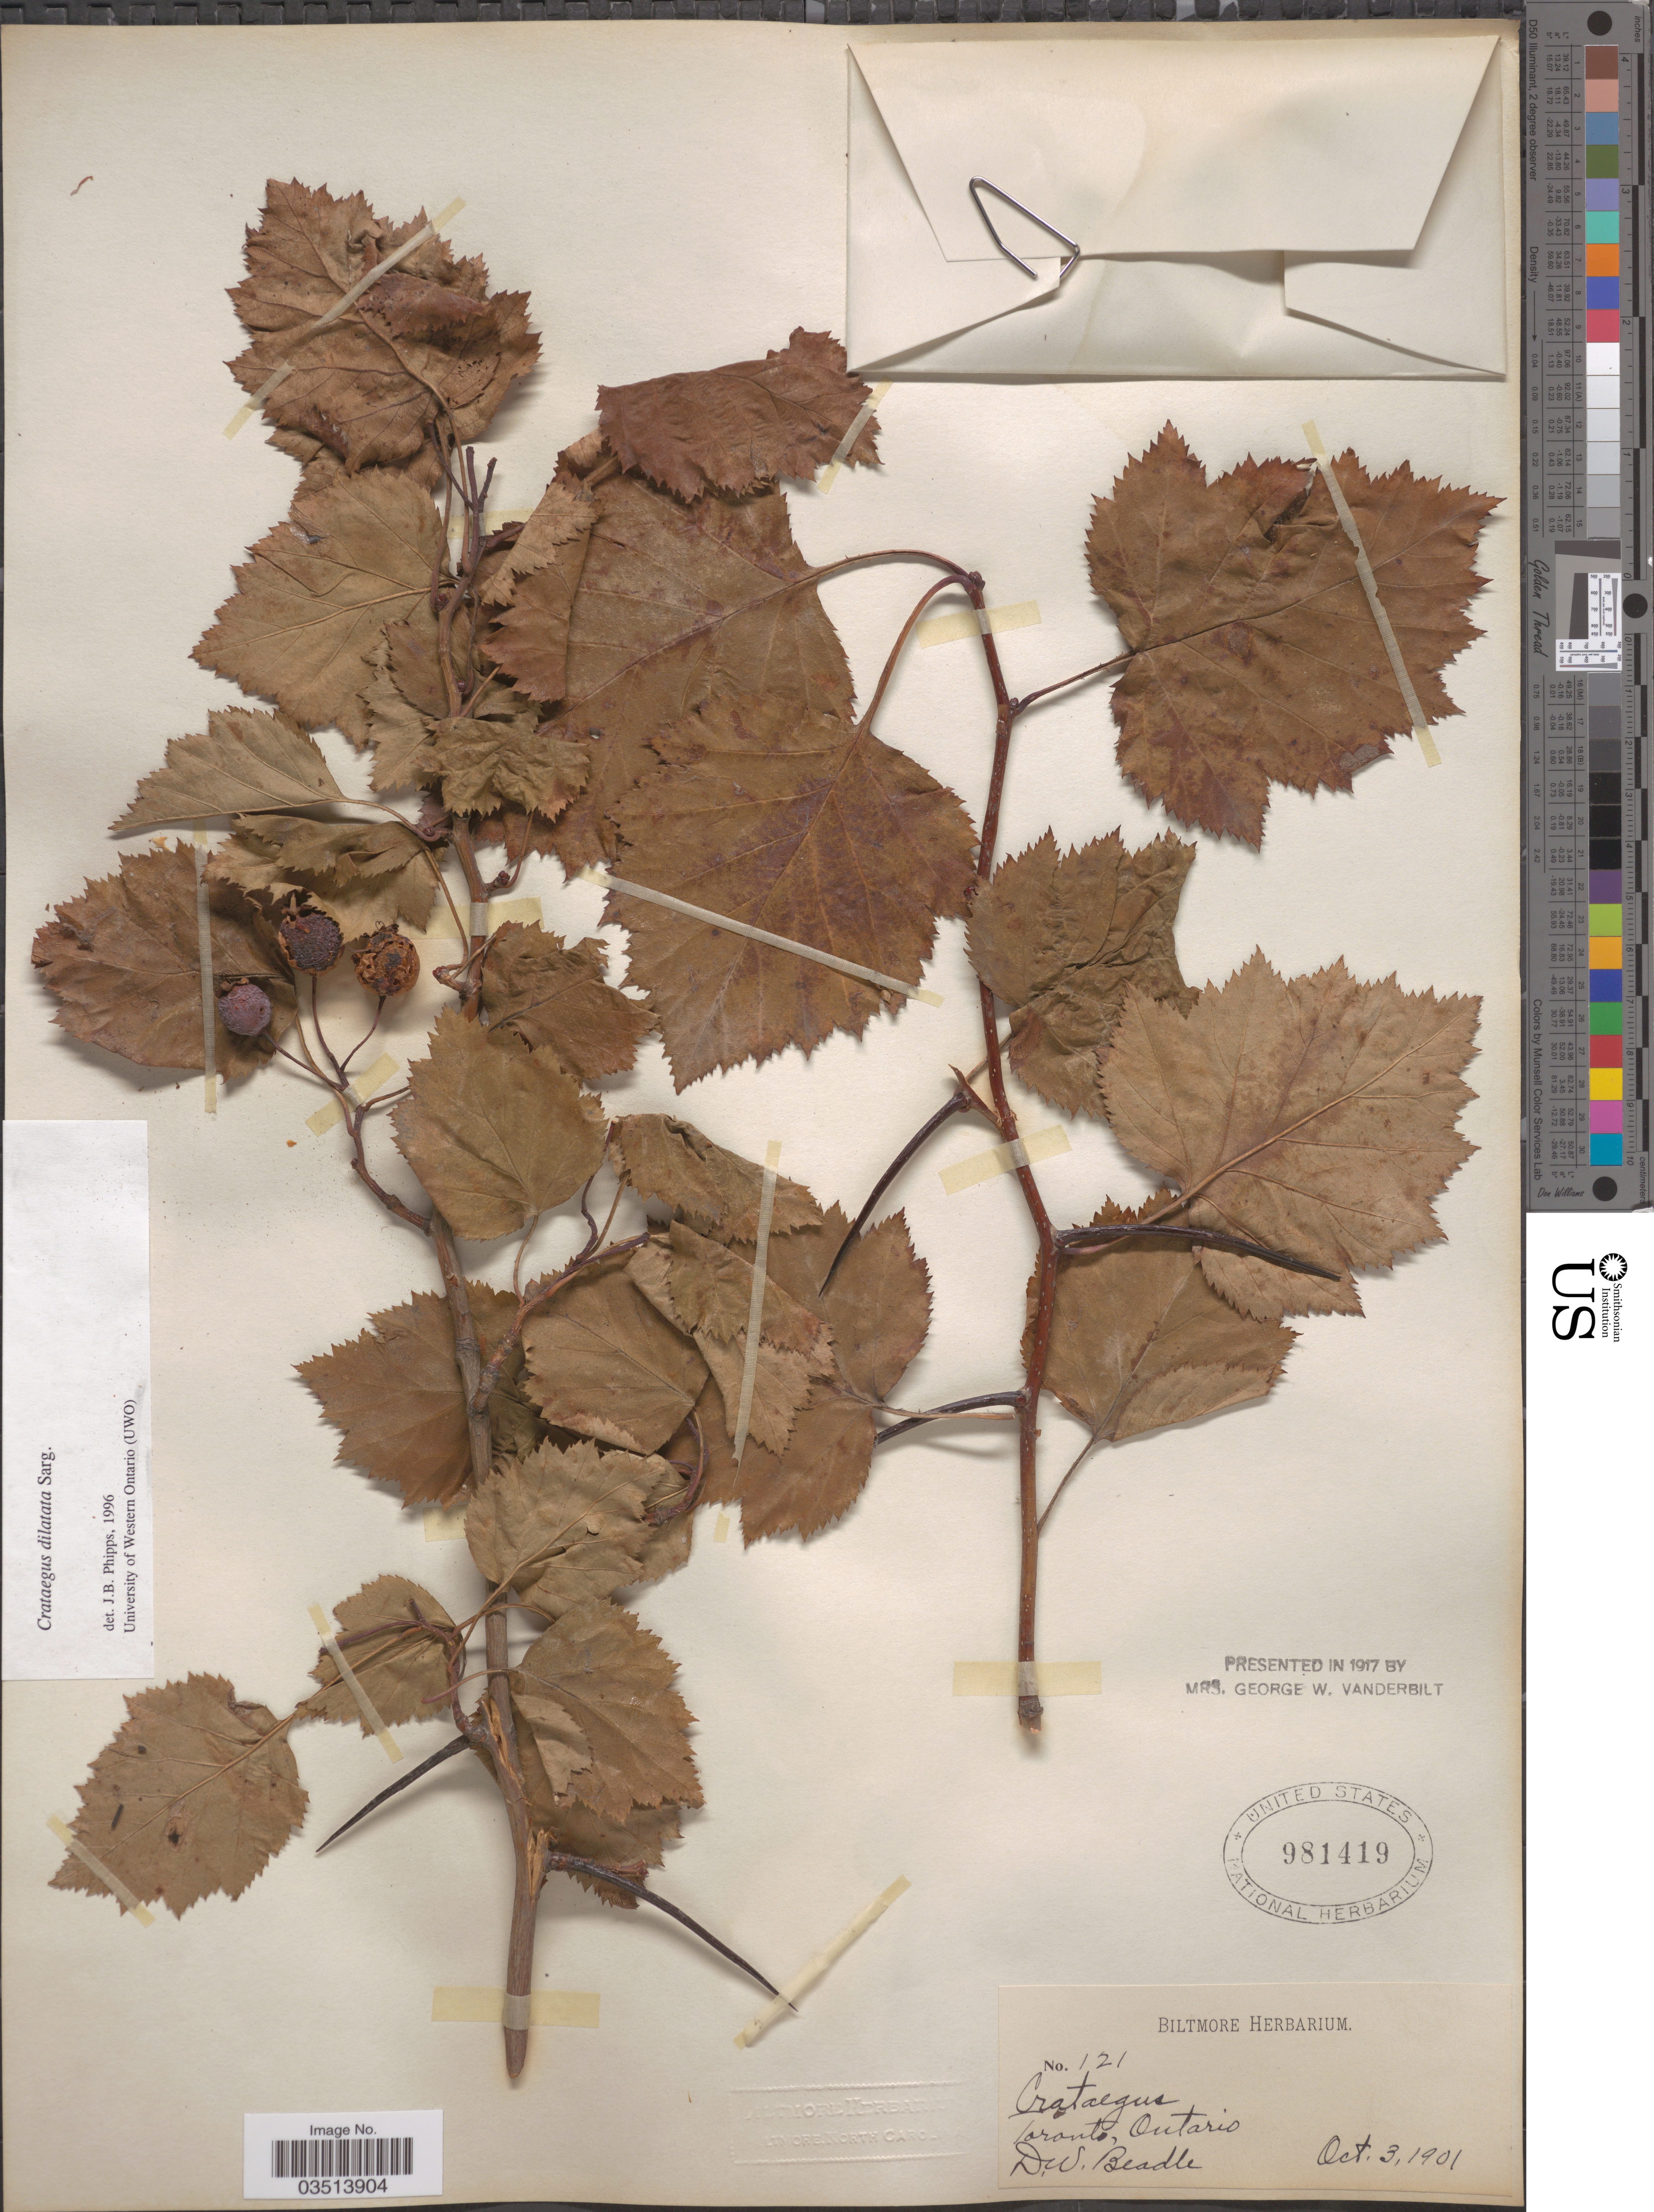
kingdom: Plantae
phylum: Tracheophyta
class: Magnoliopsida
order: Rosales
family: Rosaceae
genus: Crataegus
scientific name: Crataegus coccinioides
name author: Ashe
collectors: D. Beadle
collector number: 121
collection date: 1901-10-03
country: Canada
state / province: Ontario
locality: Toronto.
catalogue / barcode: US 981419